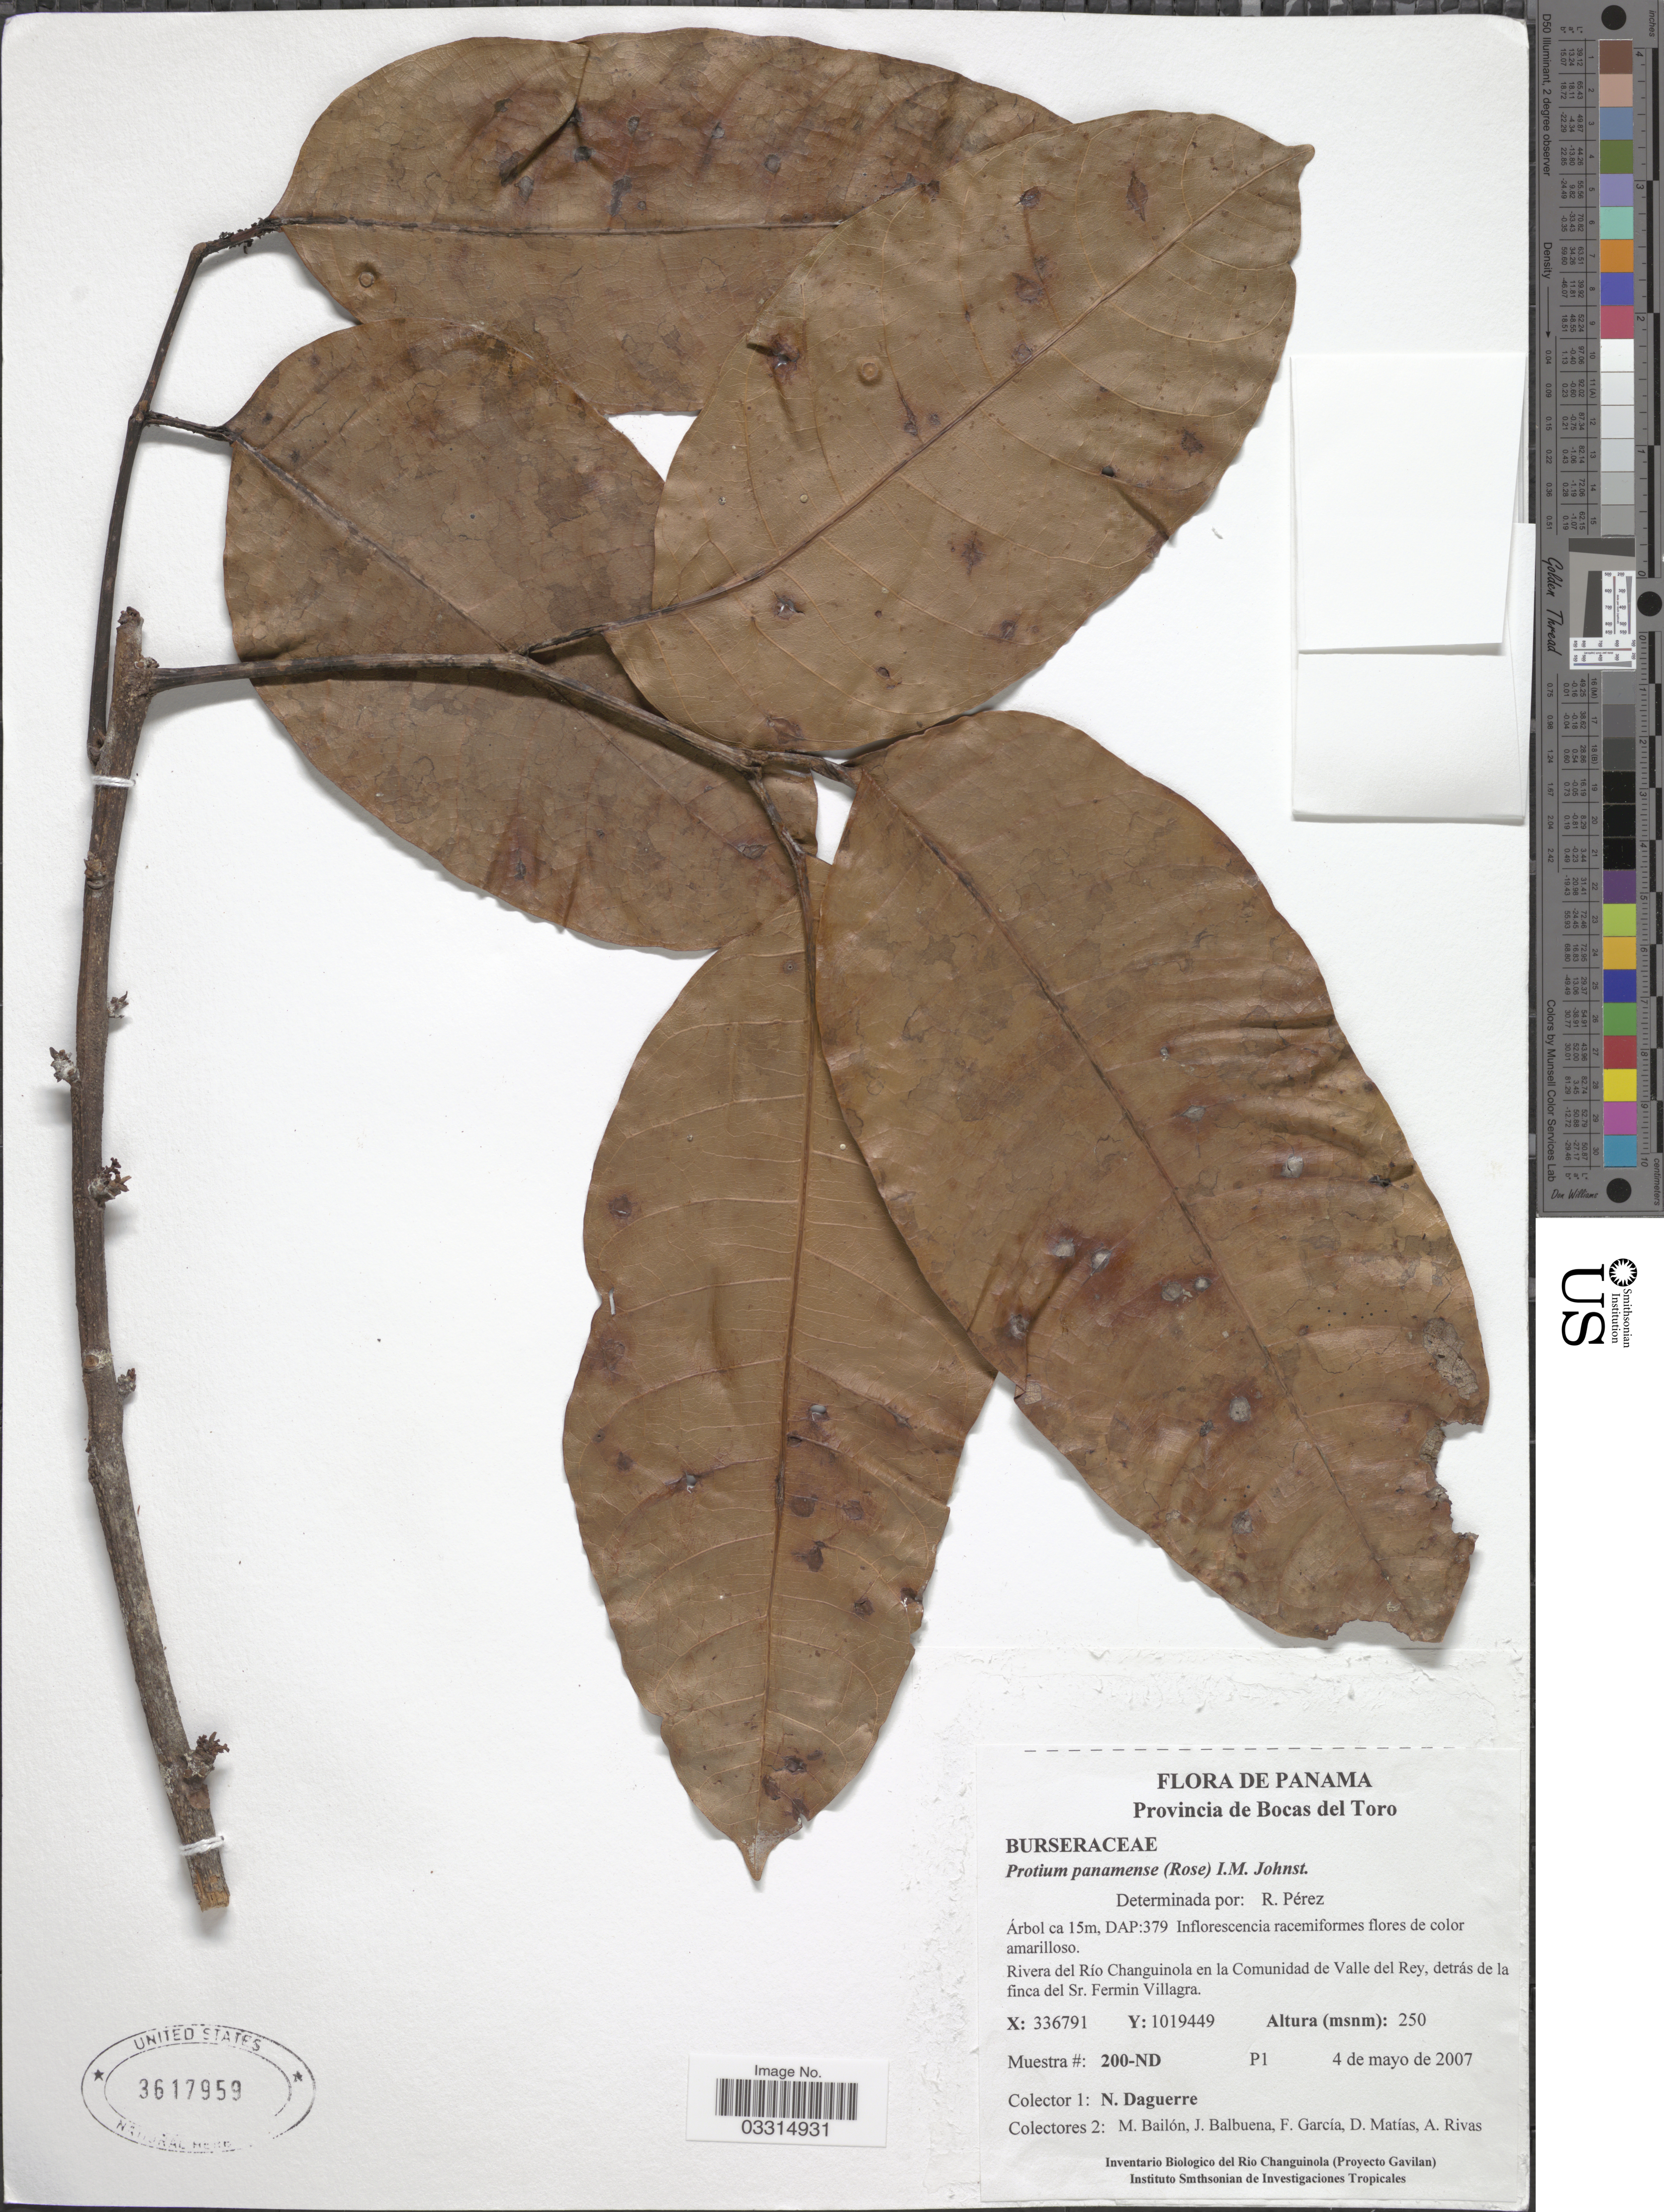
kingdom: Plantae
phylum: Tracheophyta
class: Magnoliopsida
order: Sapindales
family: Burseraceae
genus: Protium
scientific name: Protium panamense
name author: (Rose) I.M. Johnst.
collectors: N. Daguerre, M. Bailón, J. Balbuena, F. Garcia & et al.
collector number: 200-ND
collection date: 2007-05-04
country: Panama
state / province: Bocas del Toro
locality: Rivera del Río Changuinola en la Communidad de Valle del Rey, detrás de la finca del Sr. Fermin Villagra. X: 336791 Y: 1019449.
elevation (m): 250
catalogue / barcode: US 3617959